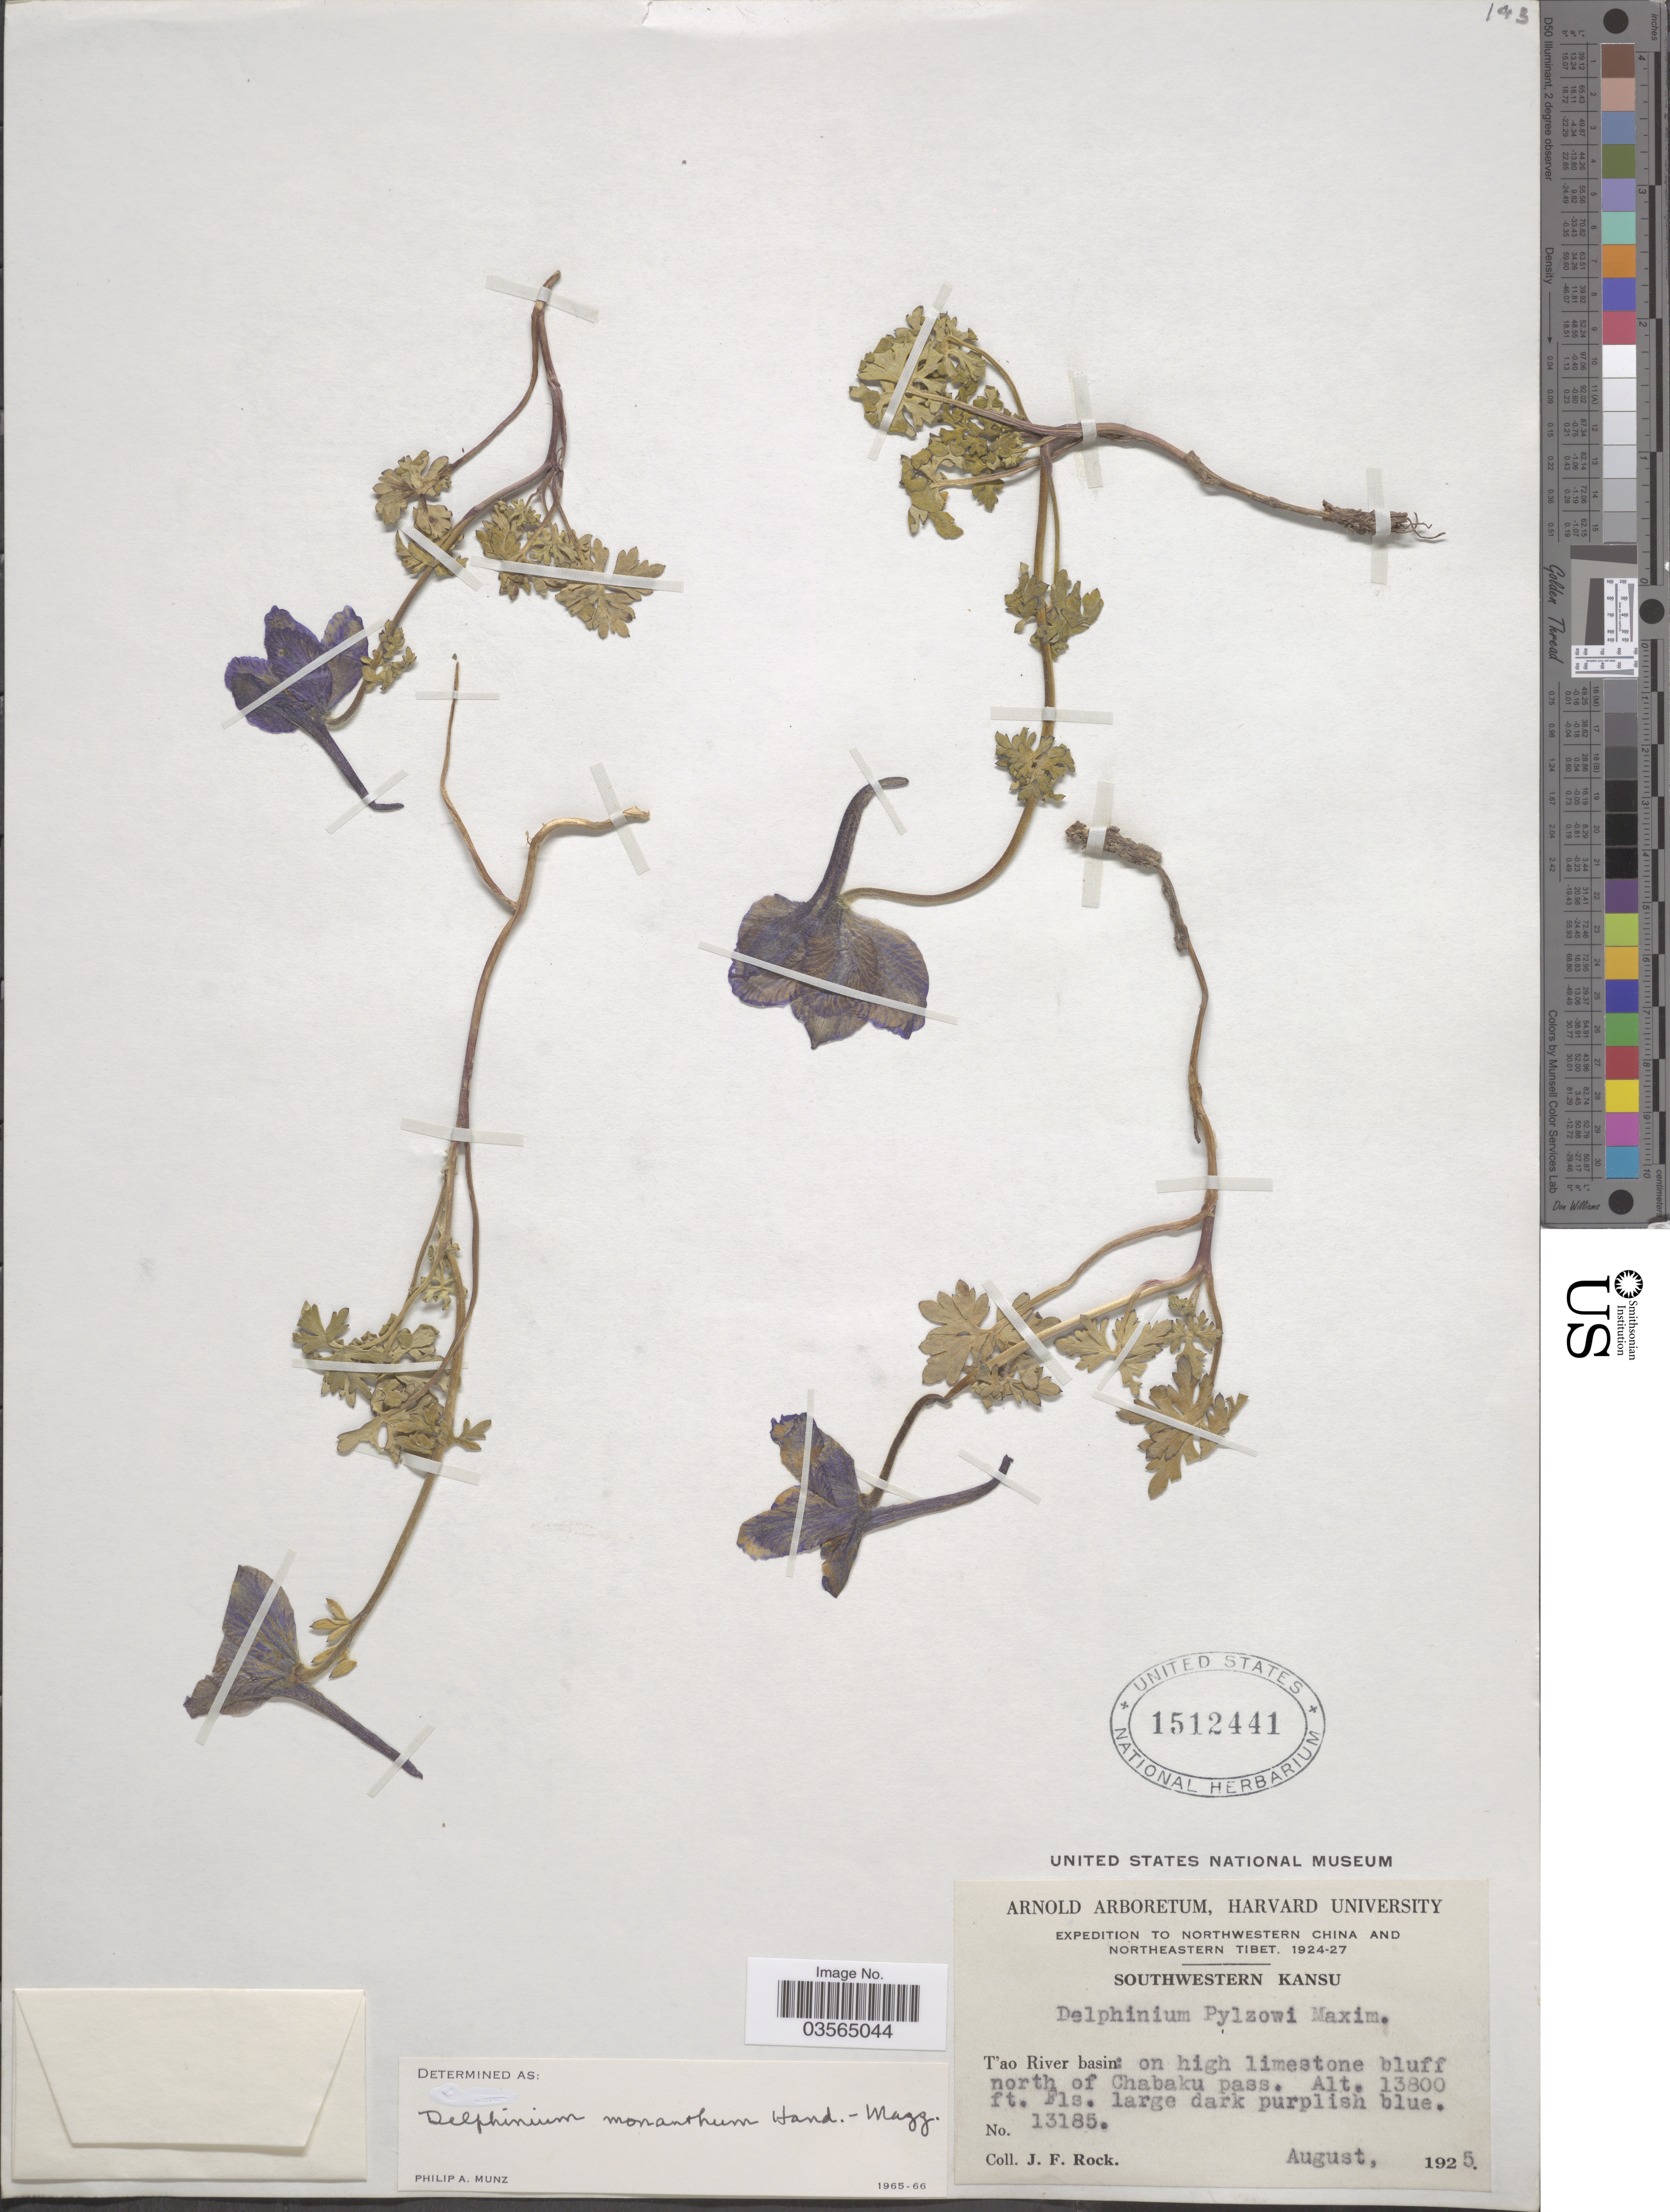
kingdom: Plantae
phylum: Tracheophyta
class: Magnoliopsida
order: Ranunculales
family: Ranunculaceae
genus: Delphinium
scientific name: Delphinium monanthum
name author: Hand.-Mazz.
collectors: J. Rock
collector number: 13185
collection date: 1925-08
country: China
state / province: Gansu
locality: Northwestern China. Southwestern Kansu. T'ao River basin: on high limestone bluff north of Chabaku pass.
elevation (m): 4206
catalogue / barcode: US 1512441